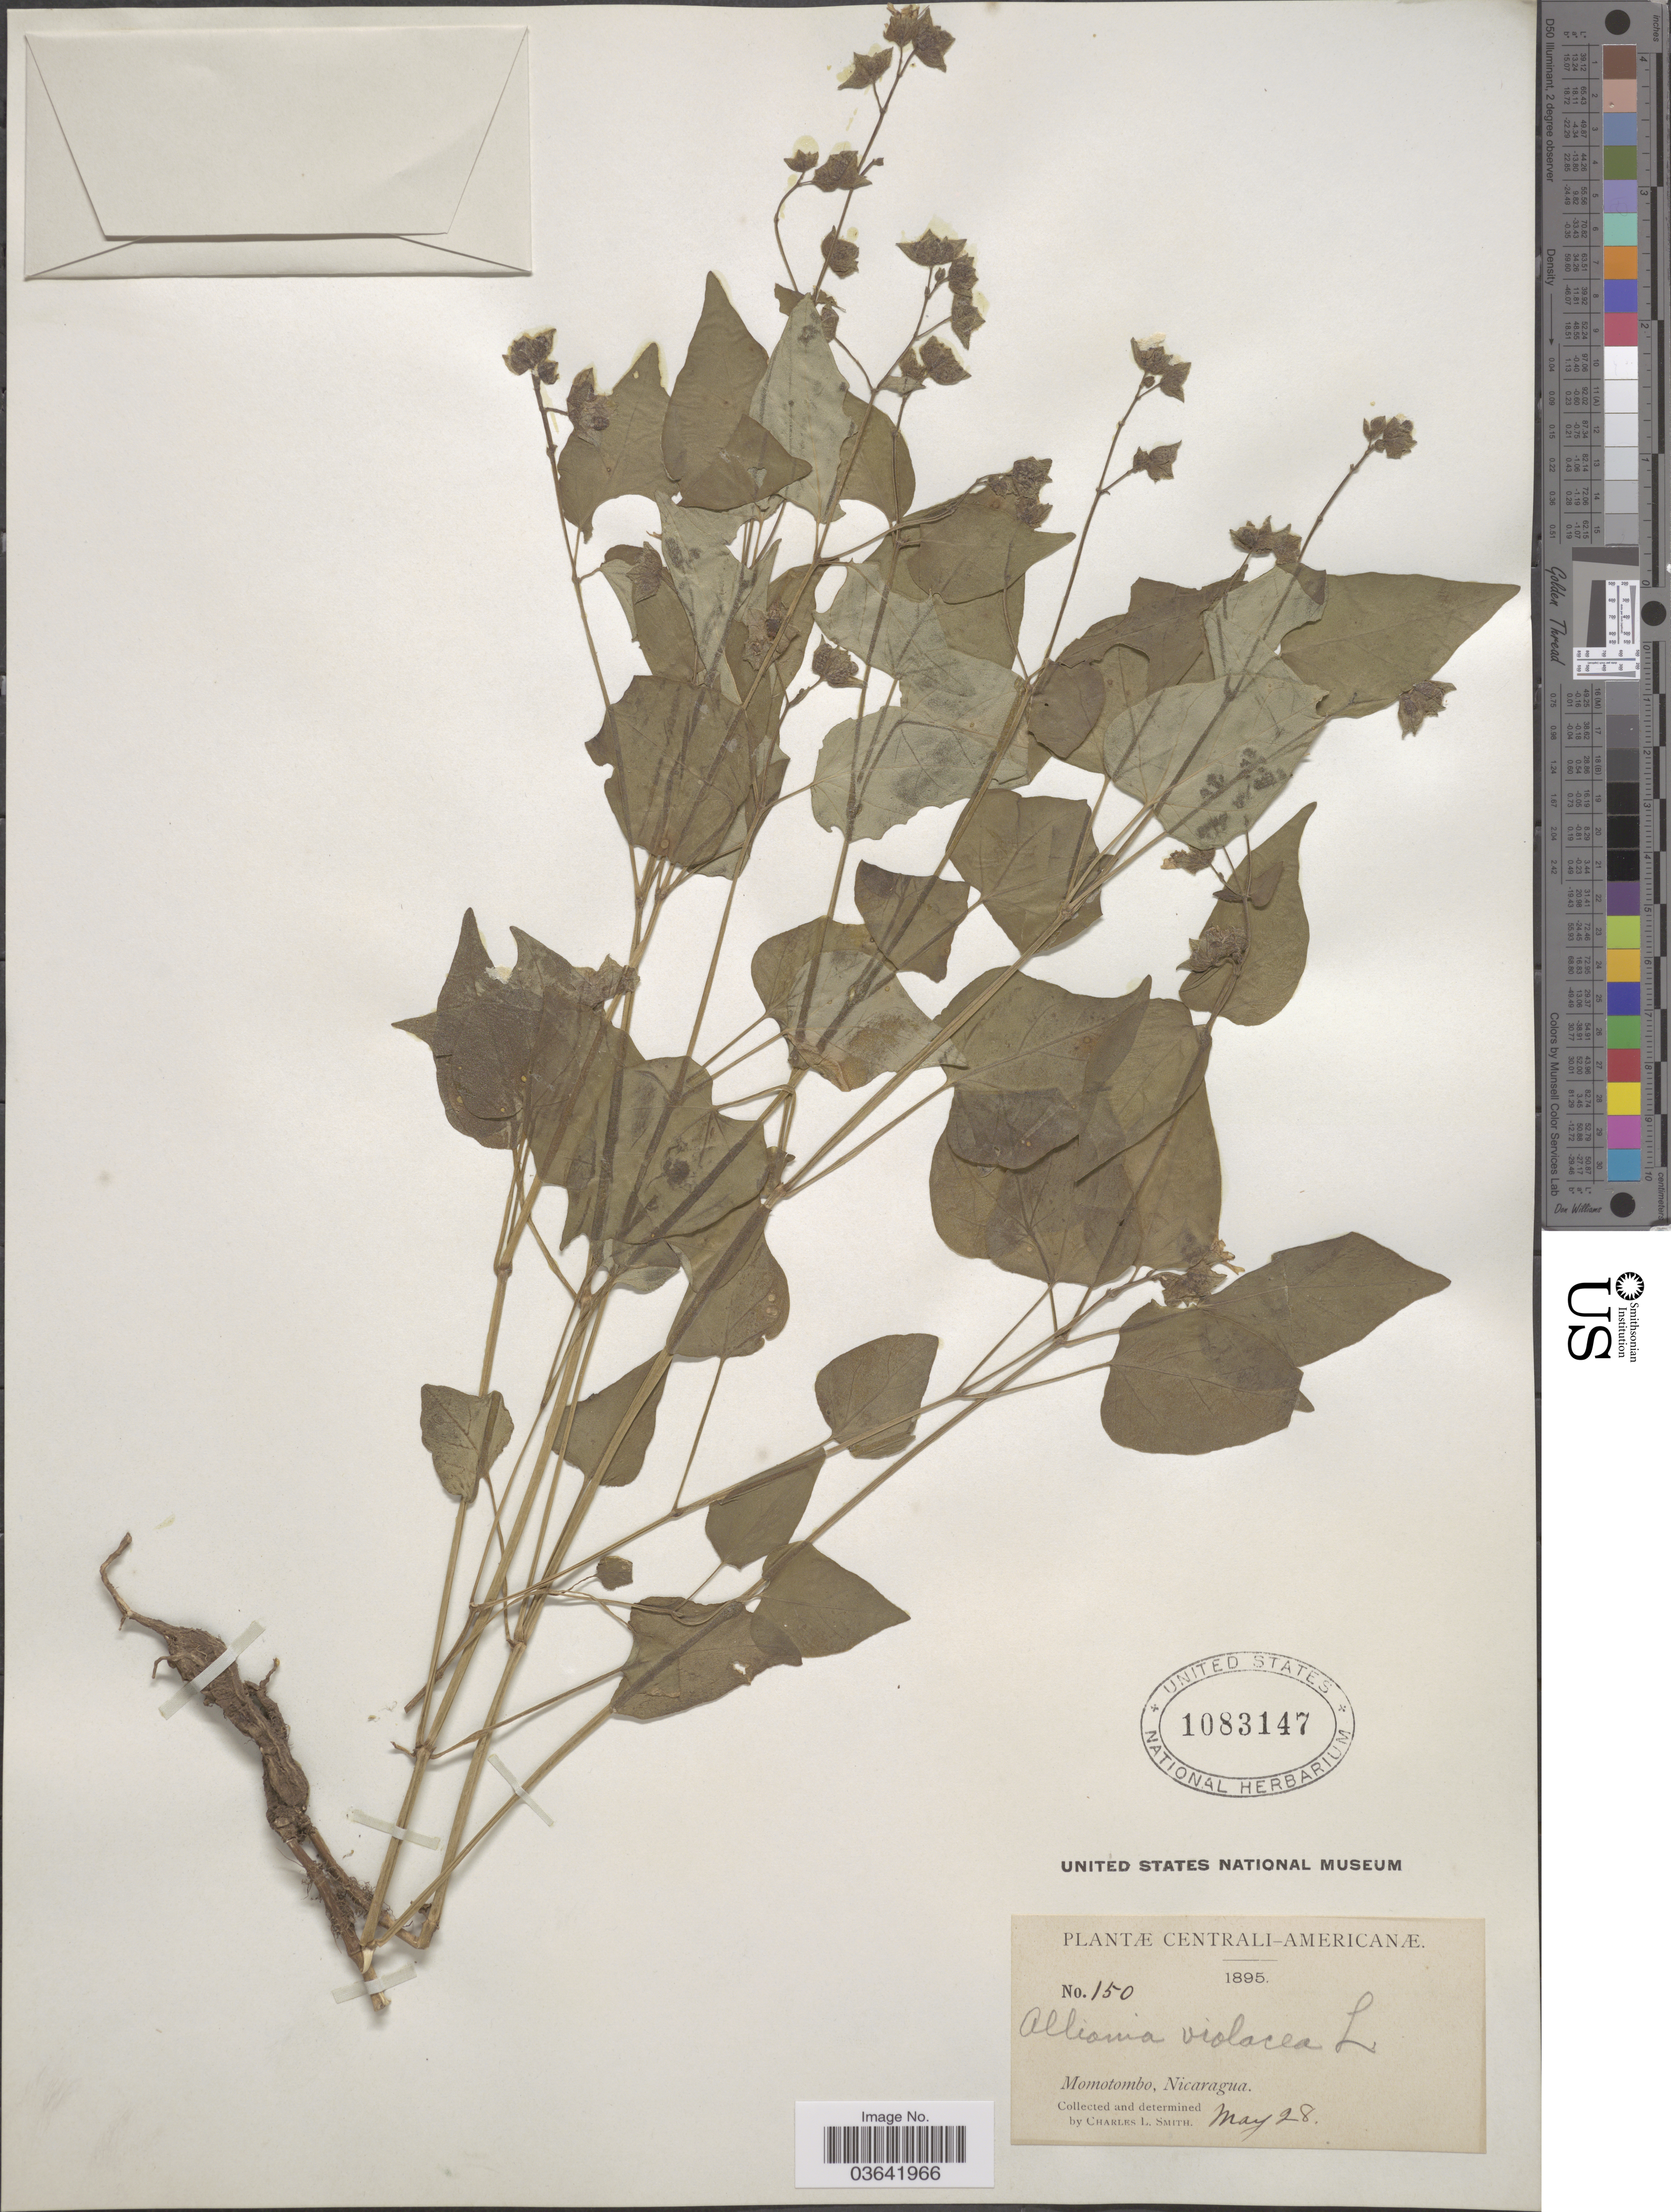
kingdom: Plantae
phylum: Tracheophyta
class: Magnoliopsida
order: Caryophyllales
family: Nyctaginaceae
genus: Mirabilis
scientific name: Mirabilis violacea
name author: (L.) Heimerl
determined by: Strong, Mark T., (BOT), Smithsonian Institution - National Museum of Natural History (UNITED STATES)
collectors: C. L. Smith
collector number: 150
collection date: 1895-05-28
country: Nicaragua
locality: Momotombo.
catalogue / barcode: US 1083147